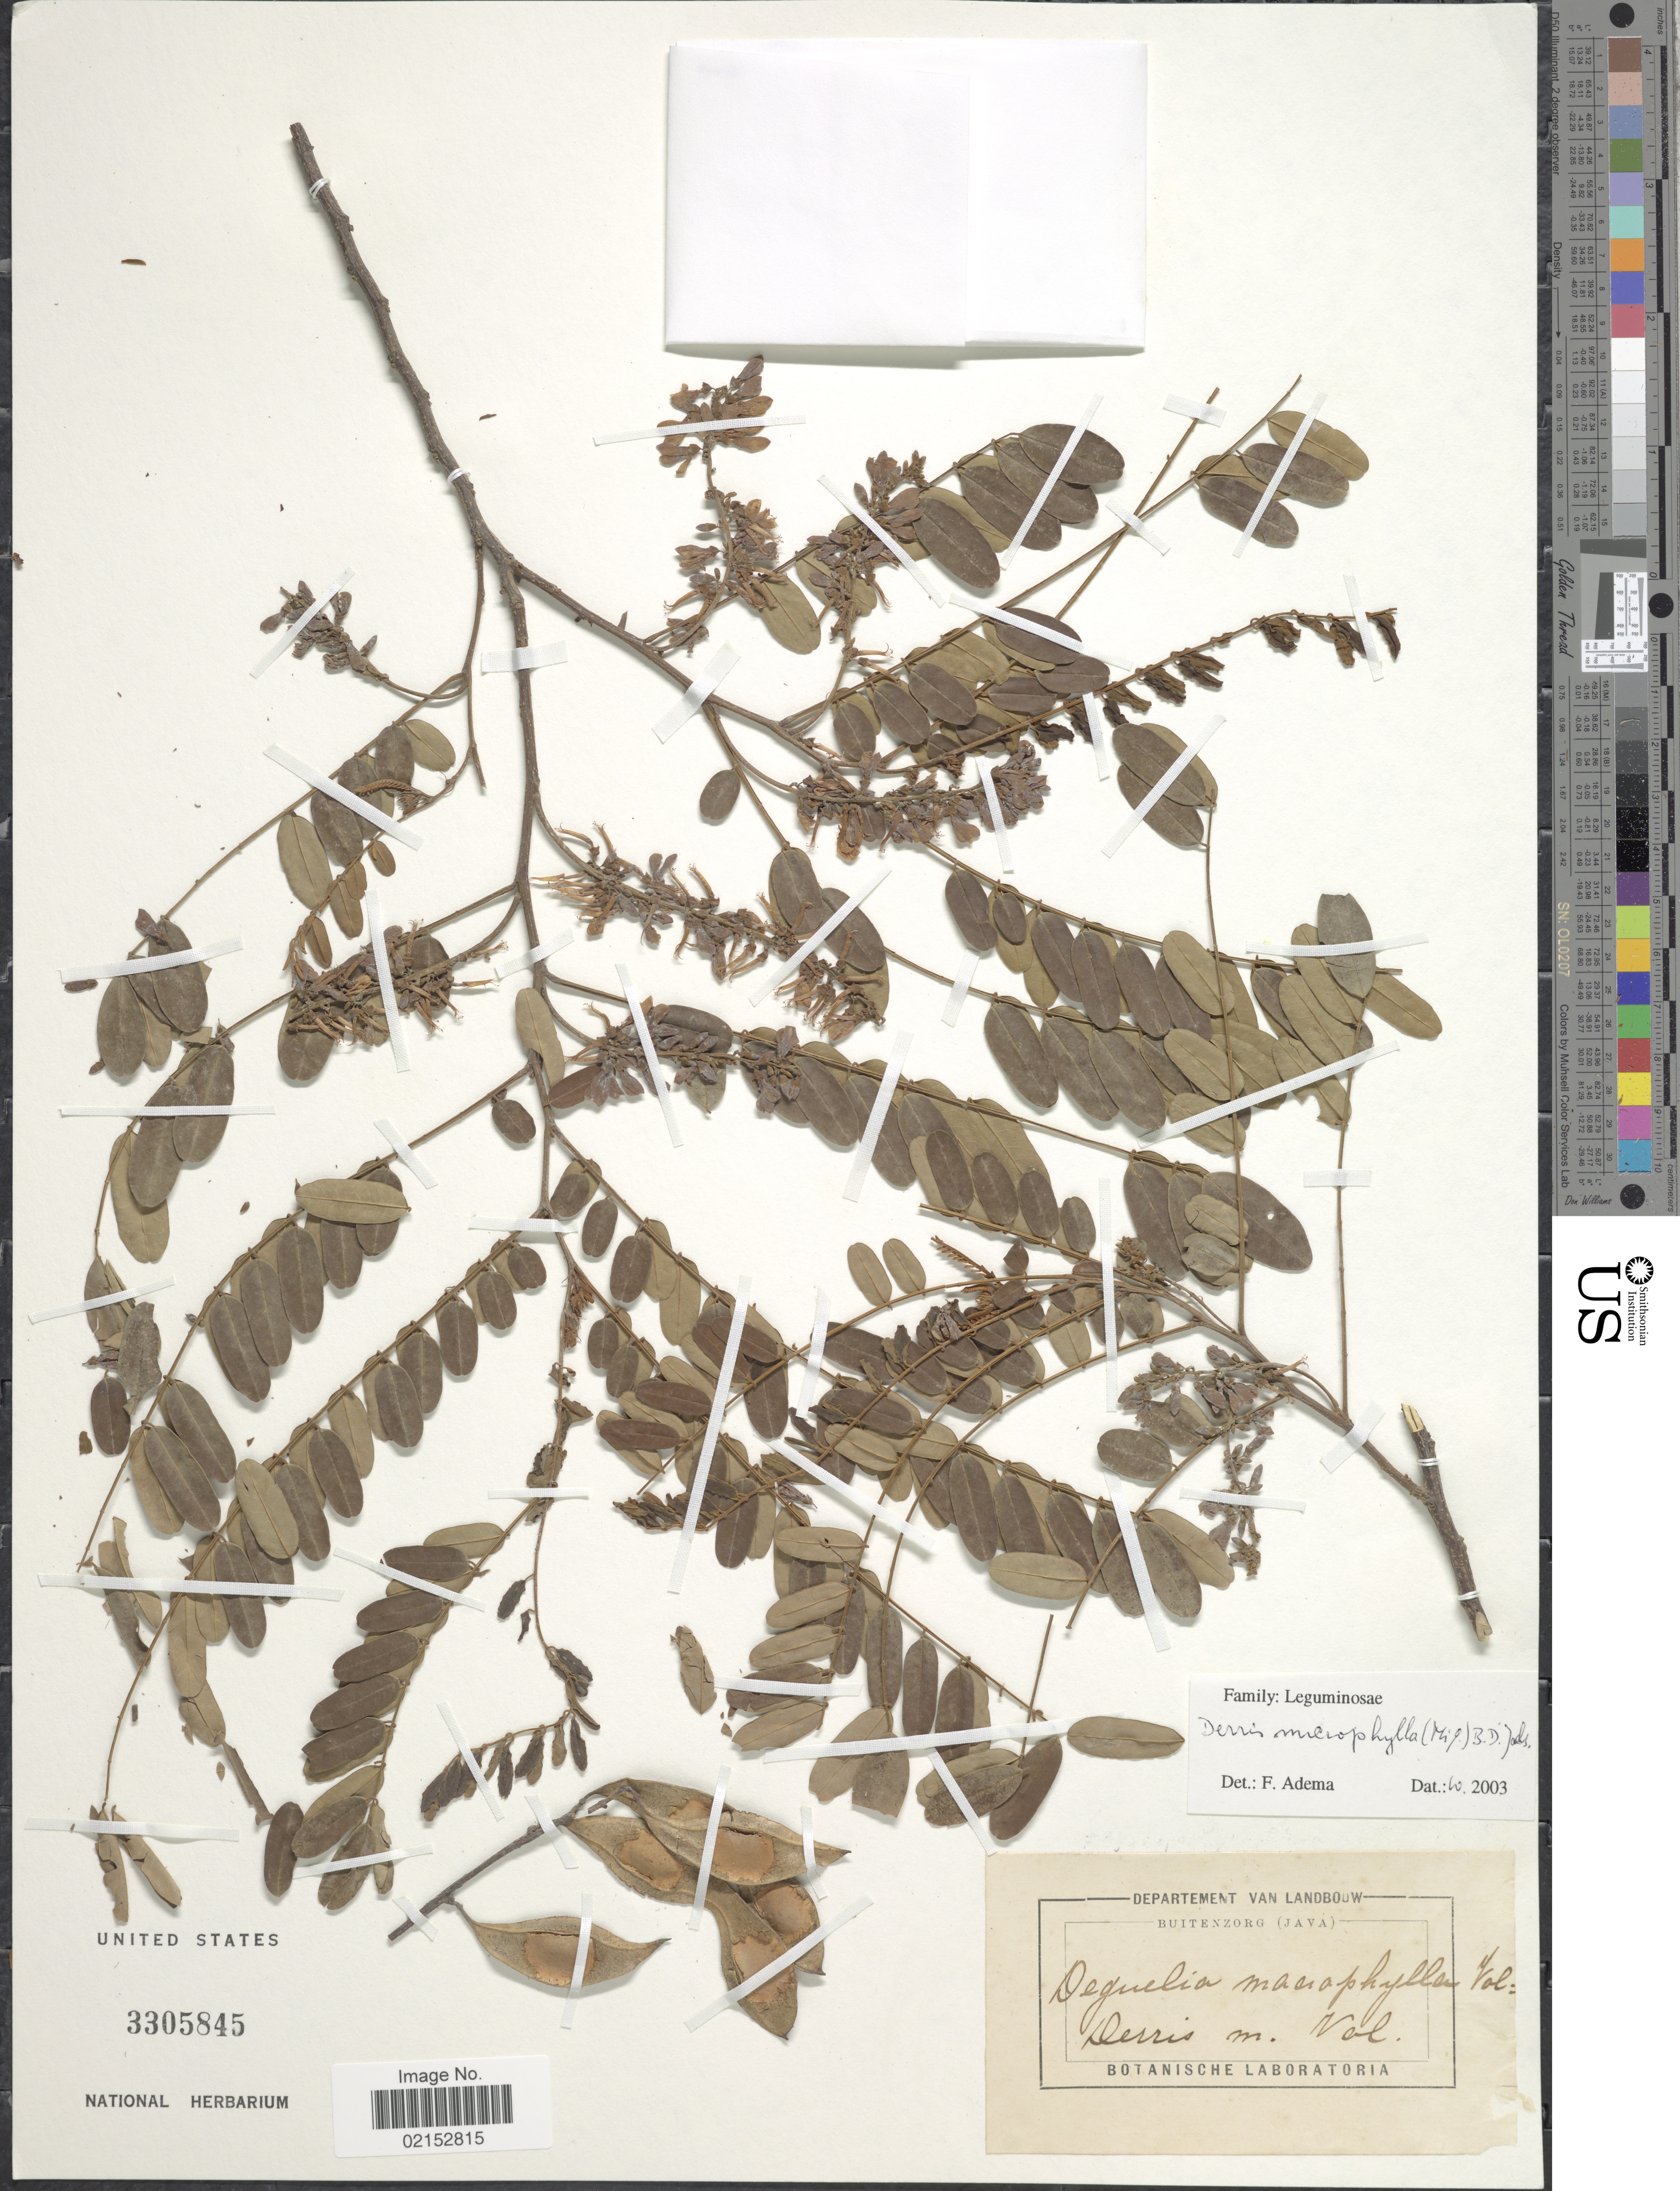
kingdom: Plantae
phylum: Tracheophyta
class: Magnoliopsida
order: Fabales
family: Fabaceae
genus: Brachypterum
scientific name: Brachypterum microphyllum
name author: Miq.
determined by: Strong, Mark T., (BOT), Smithsonian Institution - National Museum of Natural History (UNITED STATES)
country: Indonesia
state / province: Java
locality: Buitenzorg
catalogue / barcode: US 3305845